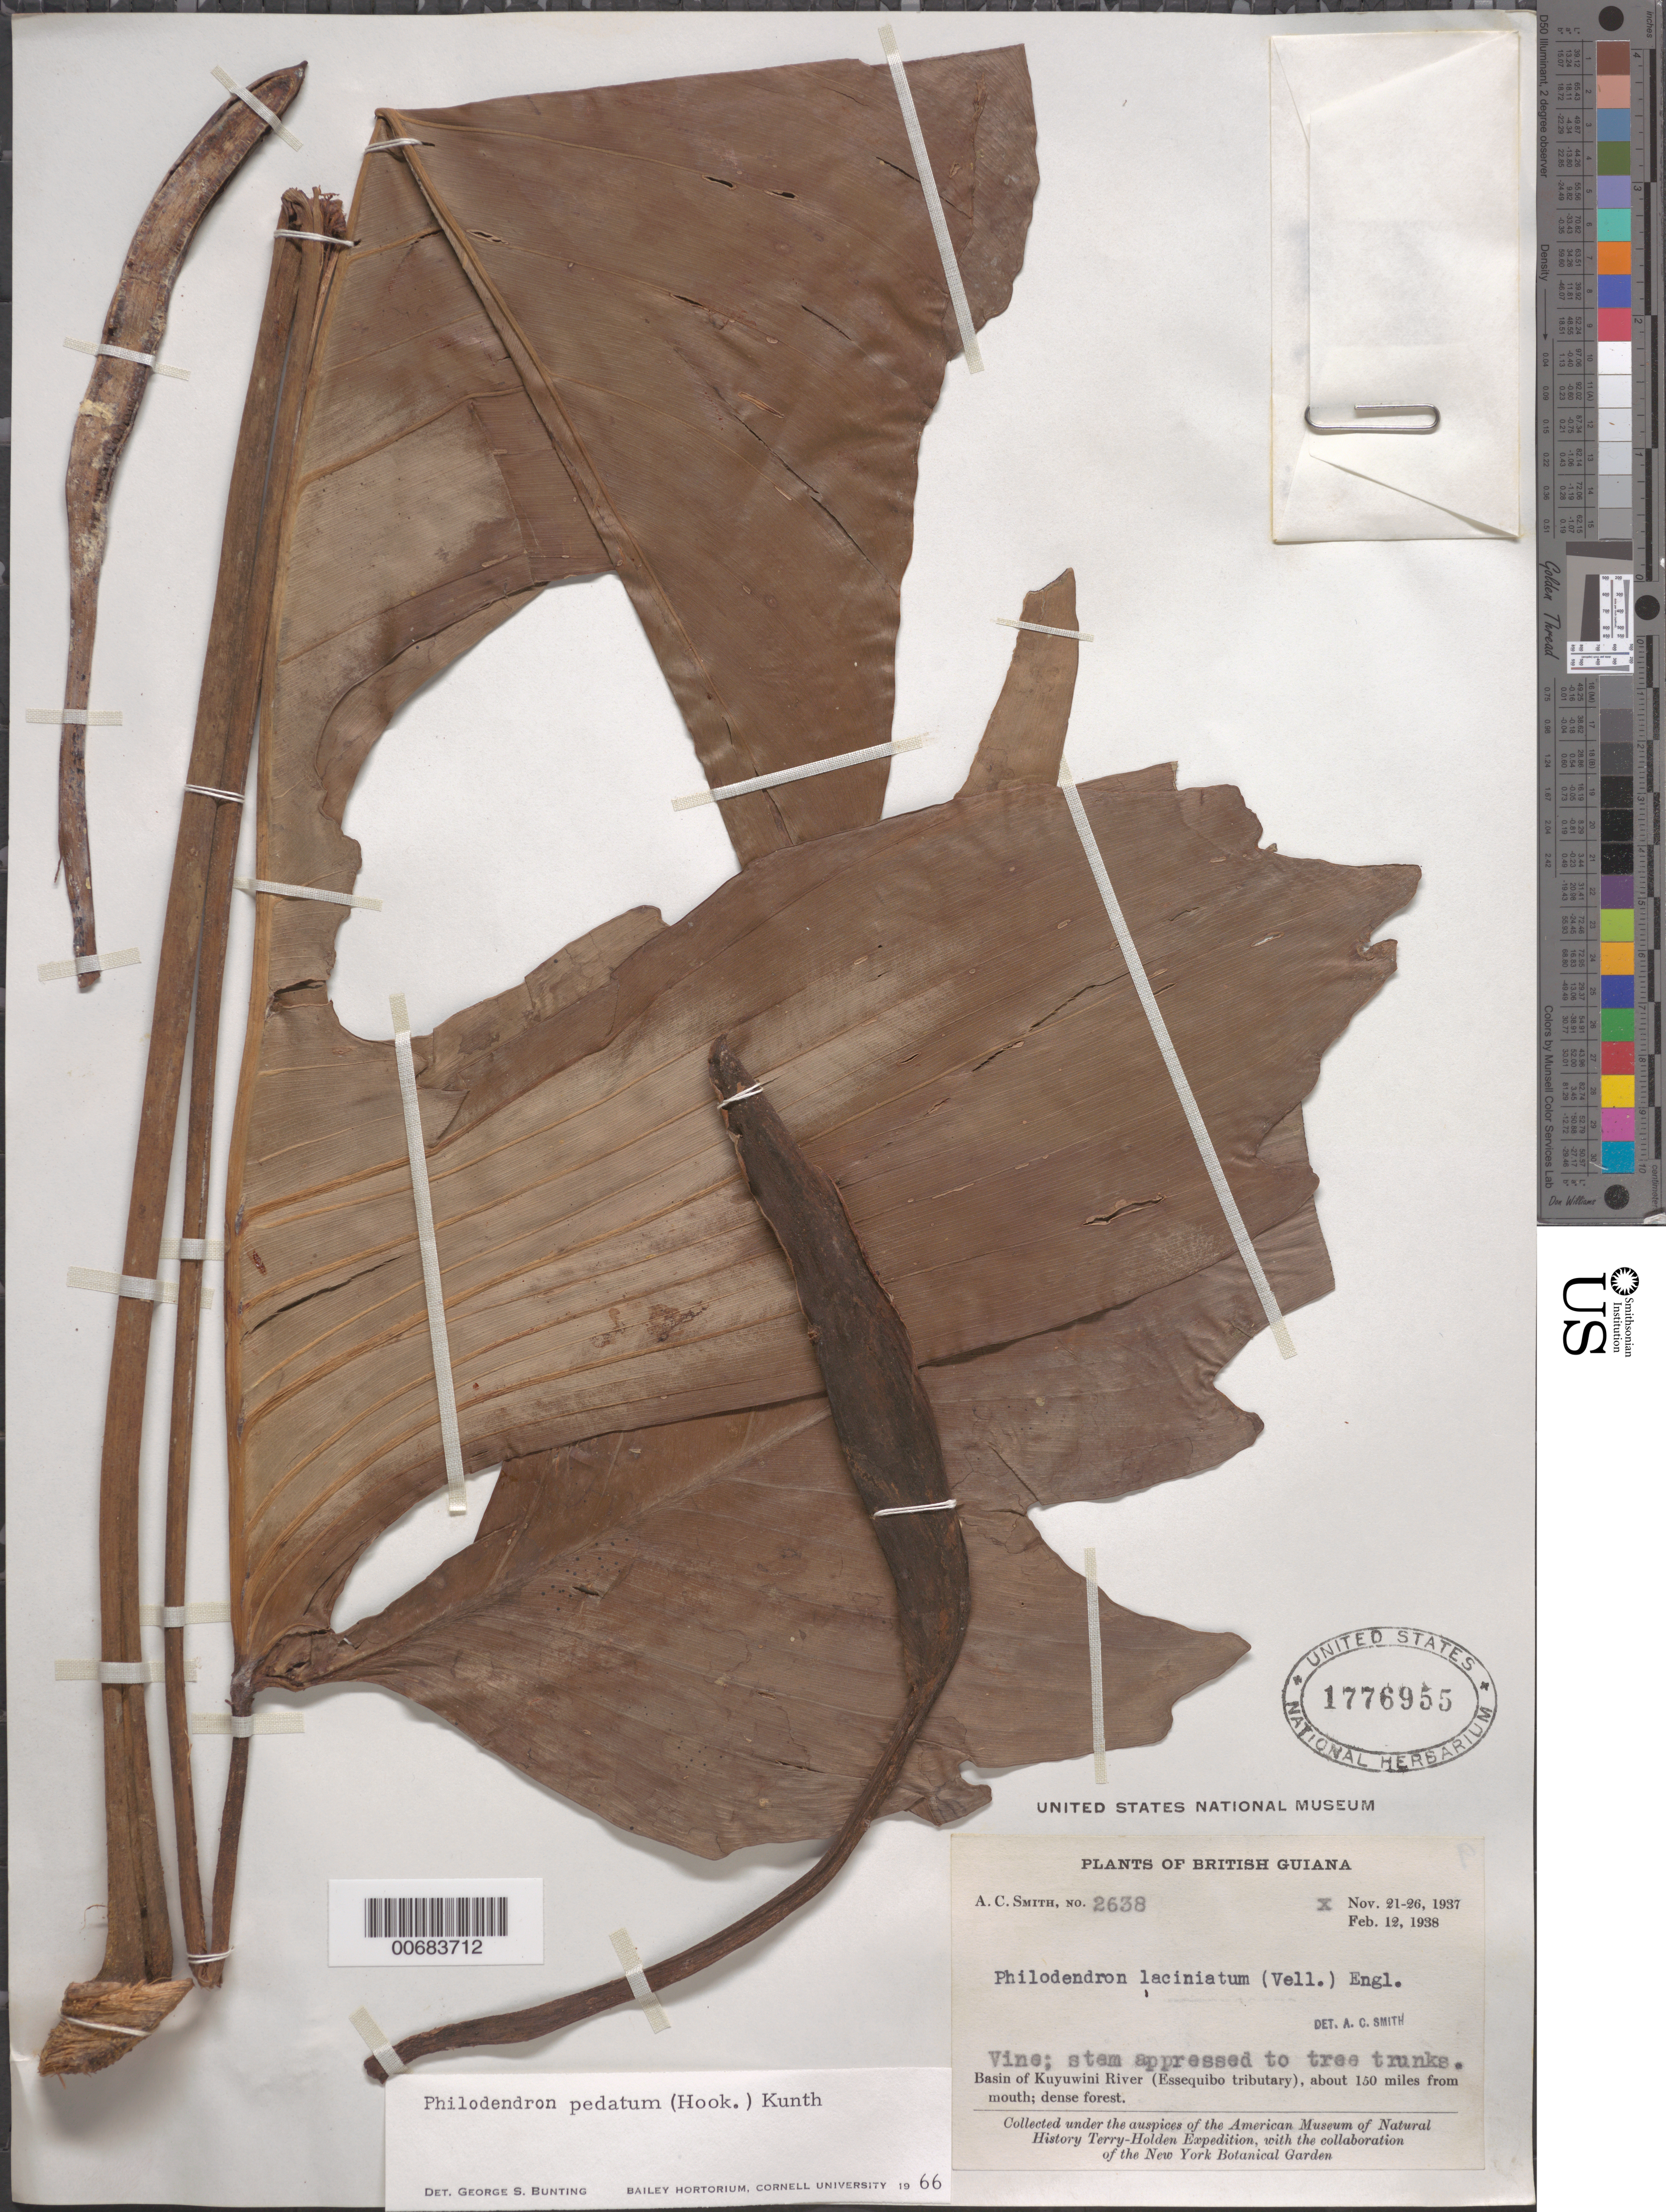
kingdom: Plantae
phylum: Tracheophyta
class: Liliopsida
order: Alismatales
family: Araceae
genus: Philodendron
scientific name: Philodendron pedatum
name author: (Hook.) Kunth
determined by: Bunting, G. S.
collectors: A. C. Smith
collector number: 2638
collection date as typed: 21-Nov-37 to 26-Nov-37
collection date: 1937-11-21/1937-11-26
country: Guyana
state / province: U. Takutu-U. Essequibo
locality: Kuyuwini River Basin (Essequibo River tributary), about 150 mi. from mouth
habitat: Dense forest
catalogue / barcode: US 1776955